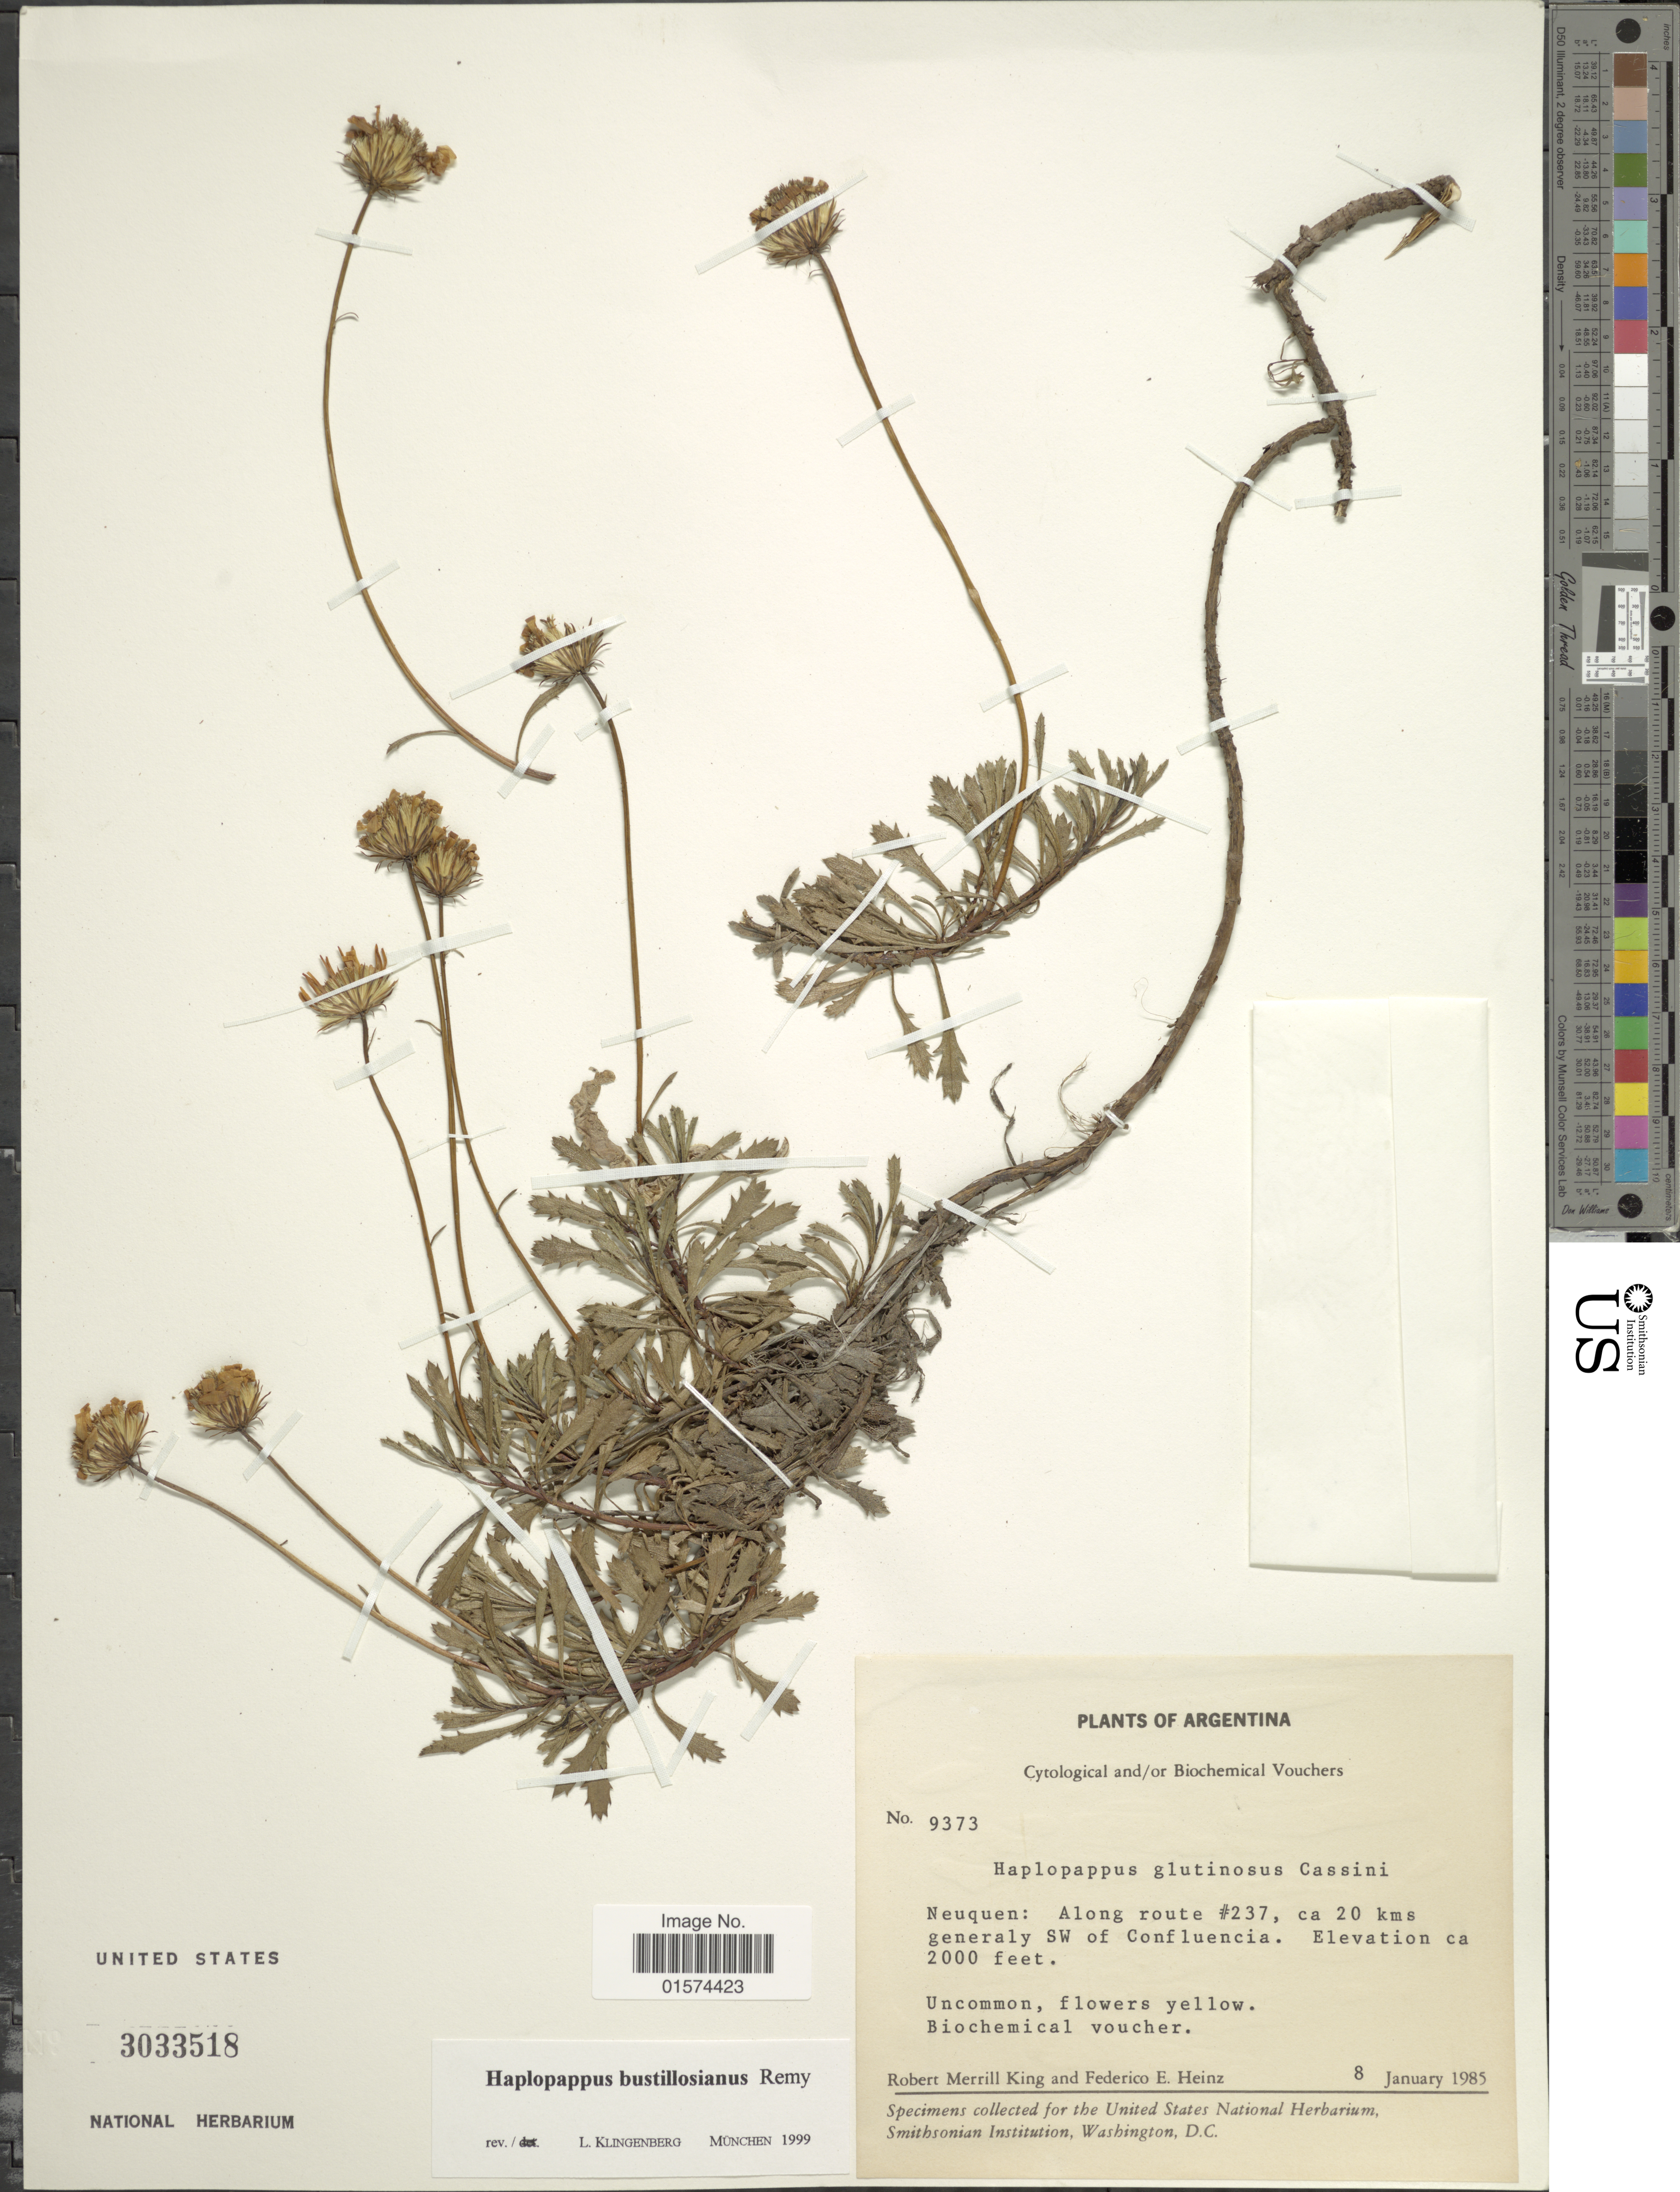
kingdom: Plantae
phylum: Tracheophyta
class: Magnoliopsida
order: Asterales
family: Asteraceae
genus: Haplopappus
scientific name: Haplopappus bustillosianus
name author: J. Rémy in Gay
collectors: R. M. King & F. Heinz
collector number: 9373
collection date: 1985-01-08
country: Argentina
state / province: Neuquen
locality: Along route #237, ca 20 kms generally SW of Confluencia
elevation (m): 610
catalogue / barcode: US 3033518